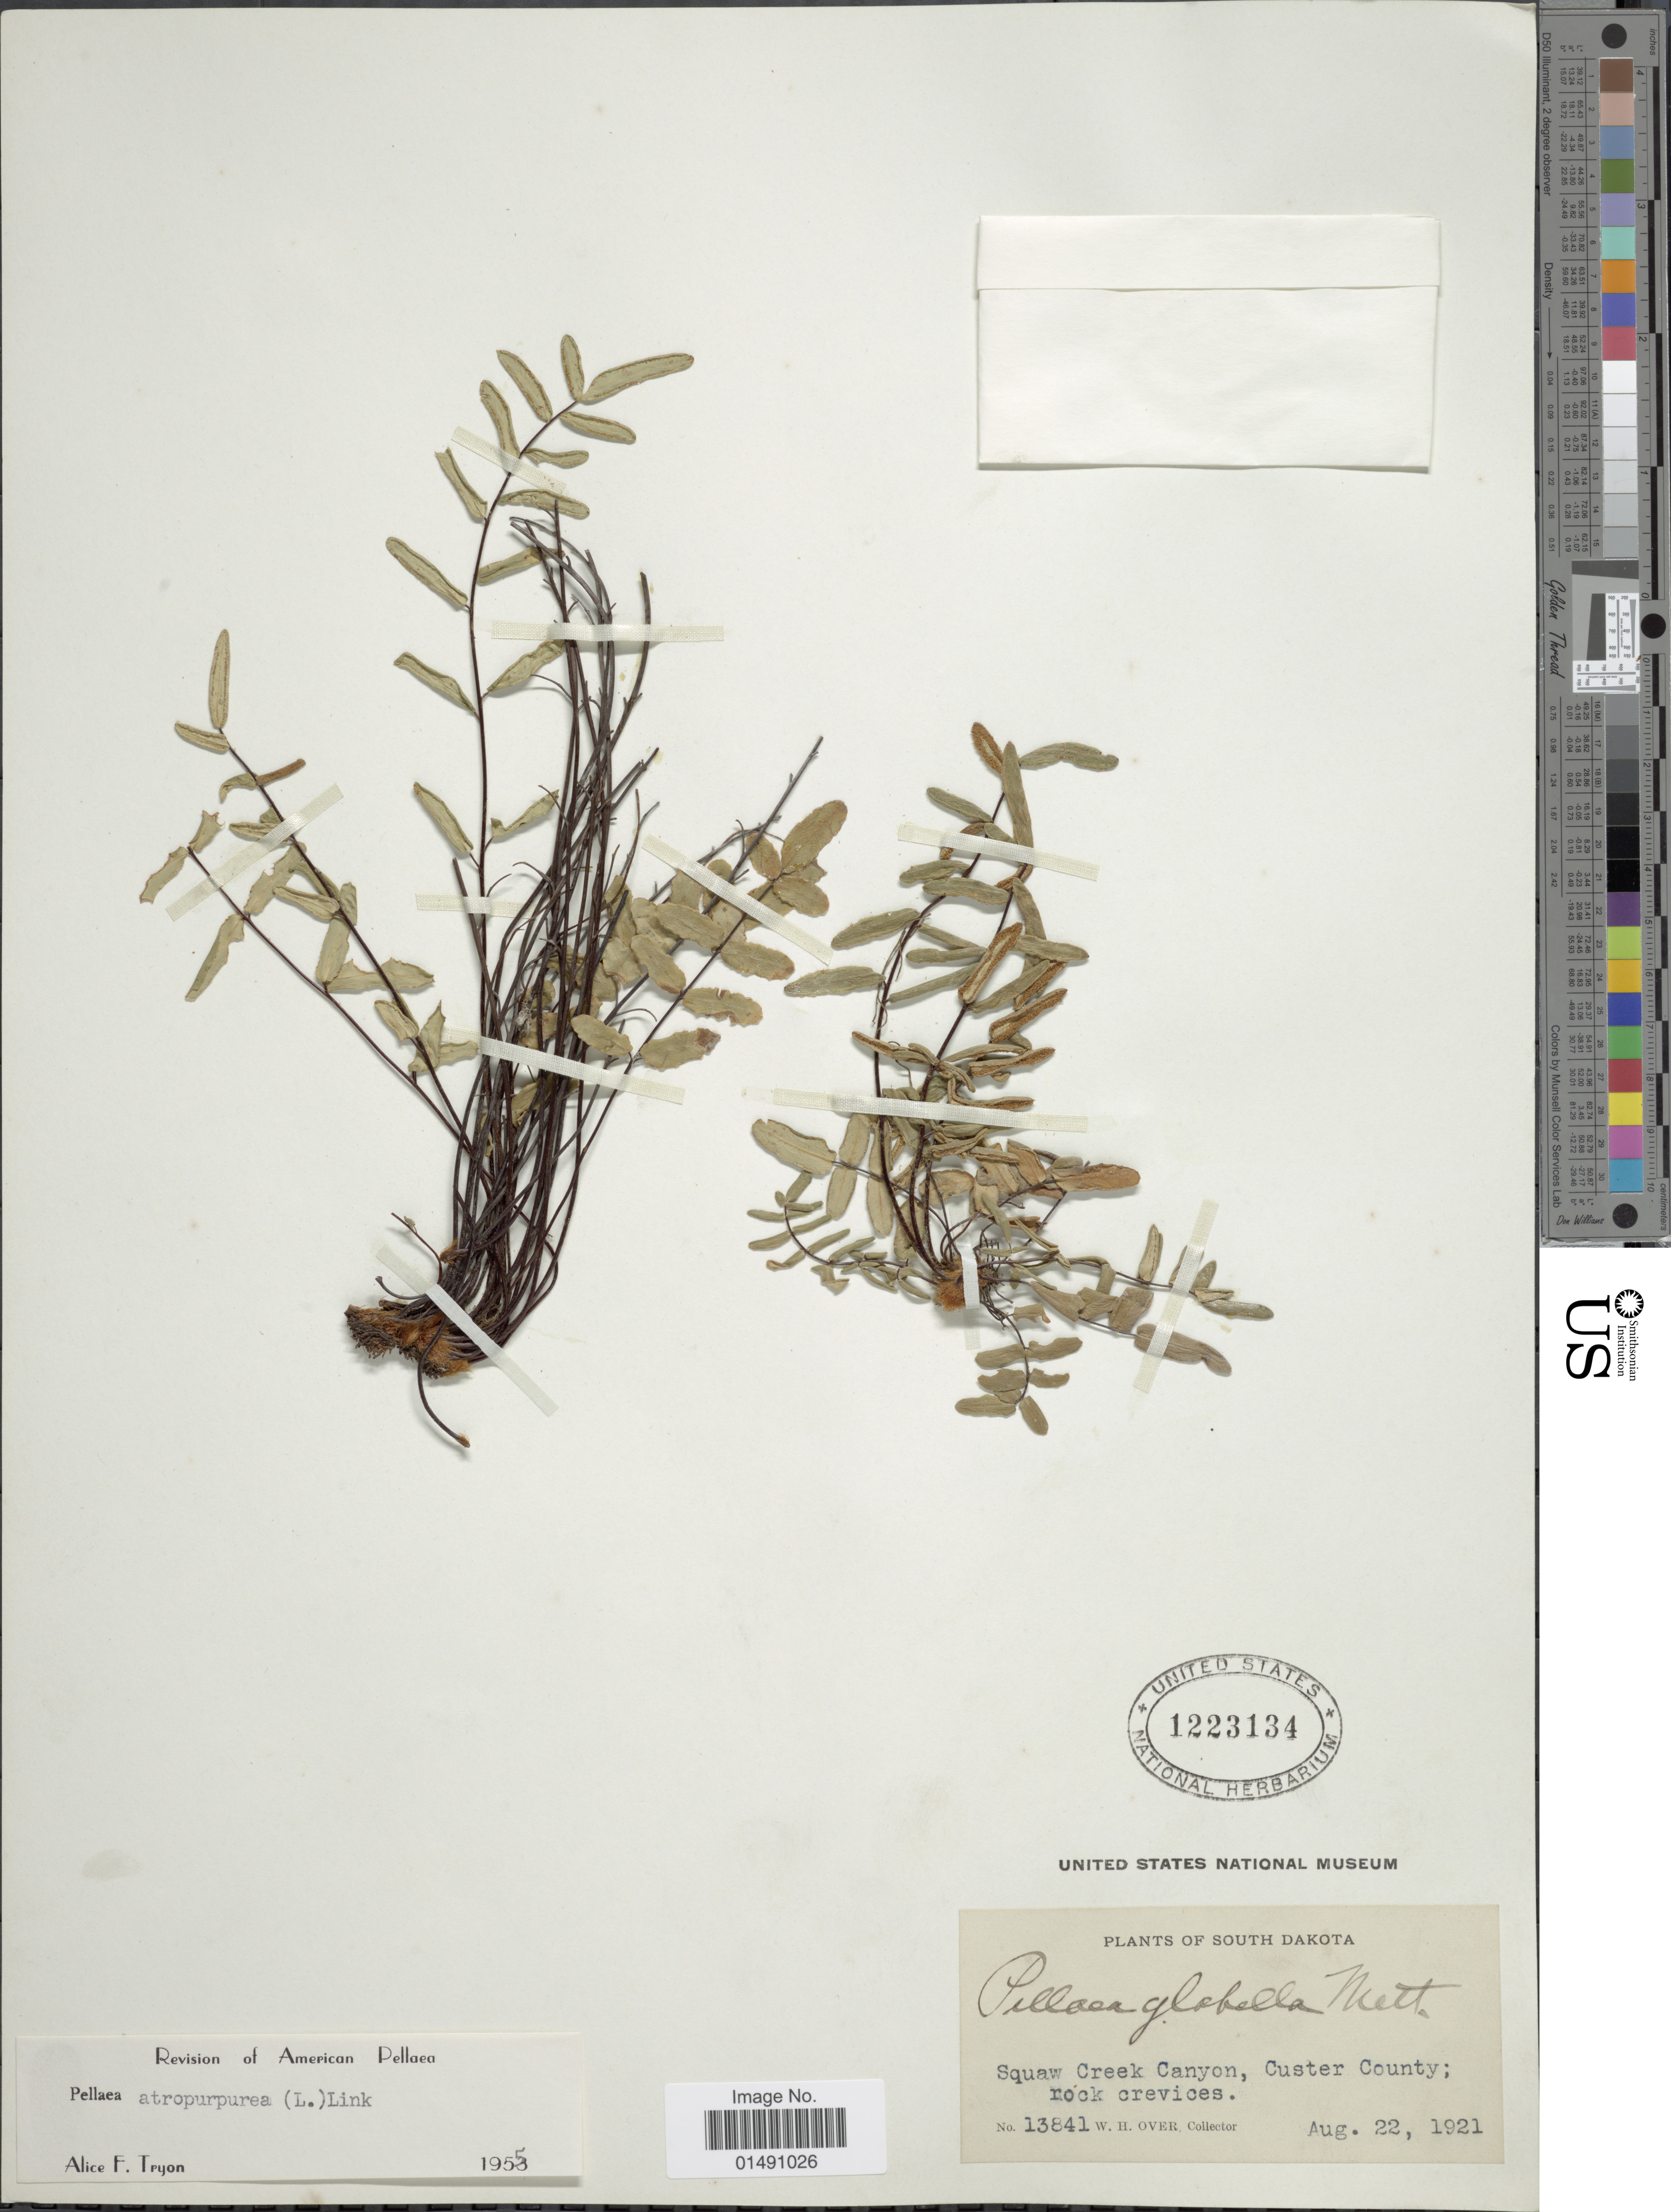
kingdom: Plantae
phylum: Tracheophyta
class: Polypodiopsida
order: Polypodiales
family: Pteridaceae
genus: Pellaea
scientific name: Pellaea atropurpurea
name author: (L.) Link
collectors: W. Over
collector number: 13841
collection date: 1921-08-22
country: United States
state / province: South Dakota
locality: Squaw Creek Canyon, Custer County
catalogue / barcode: US 1223134